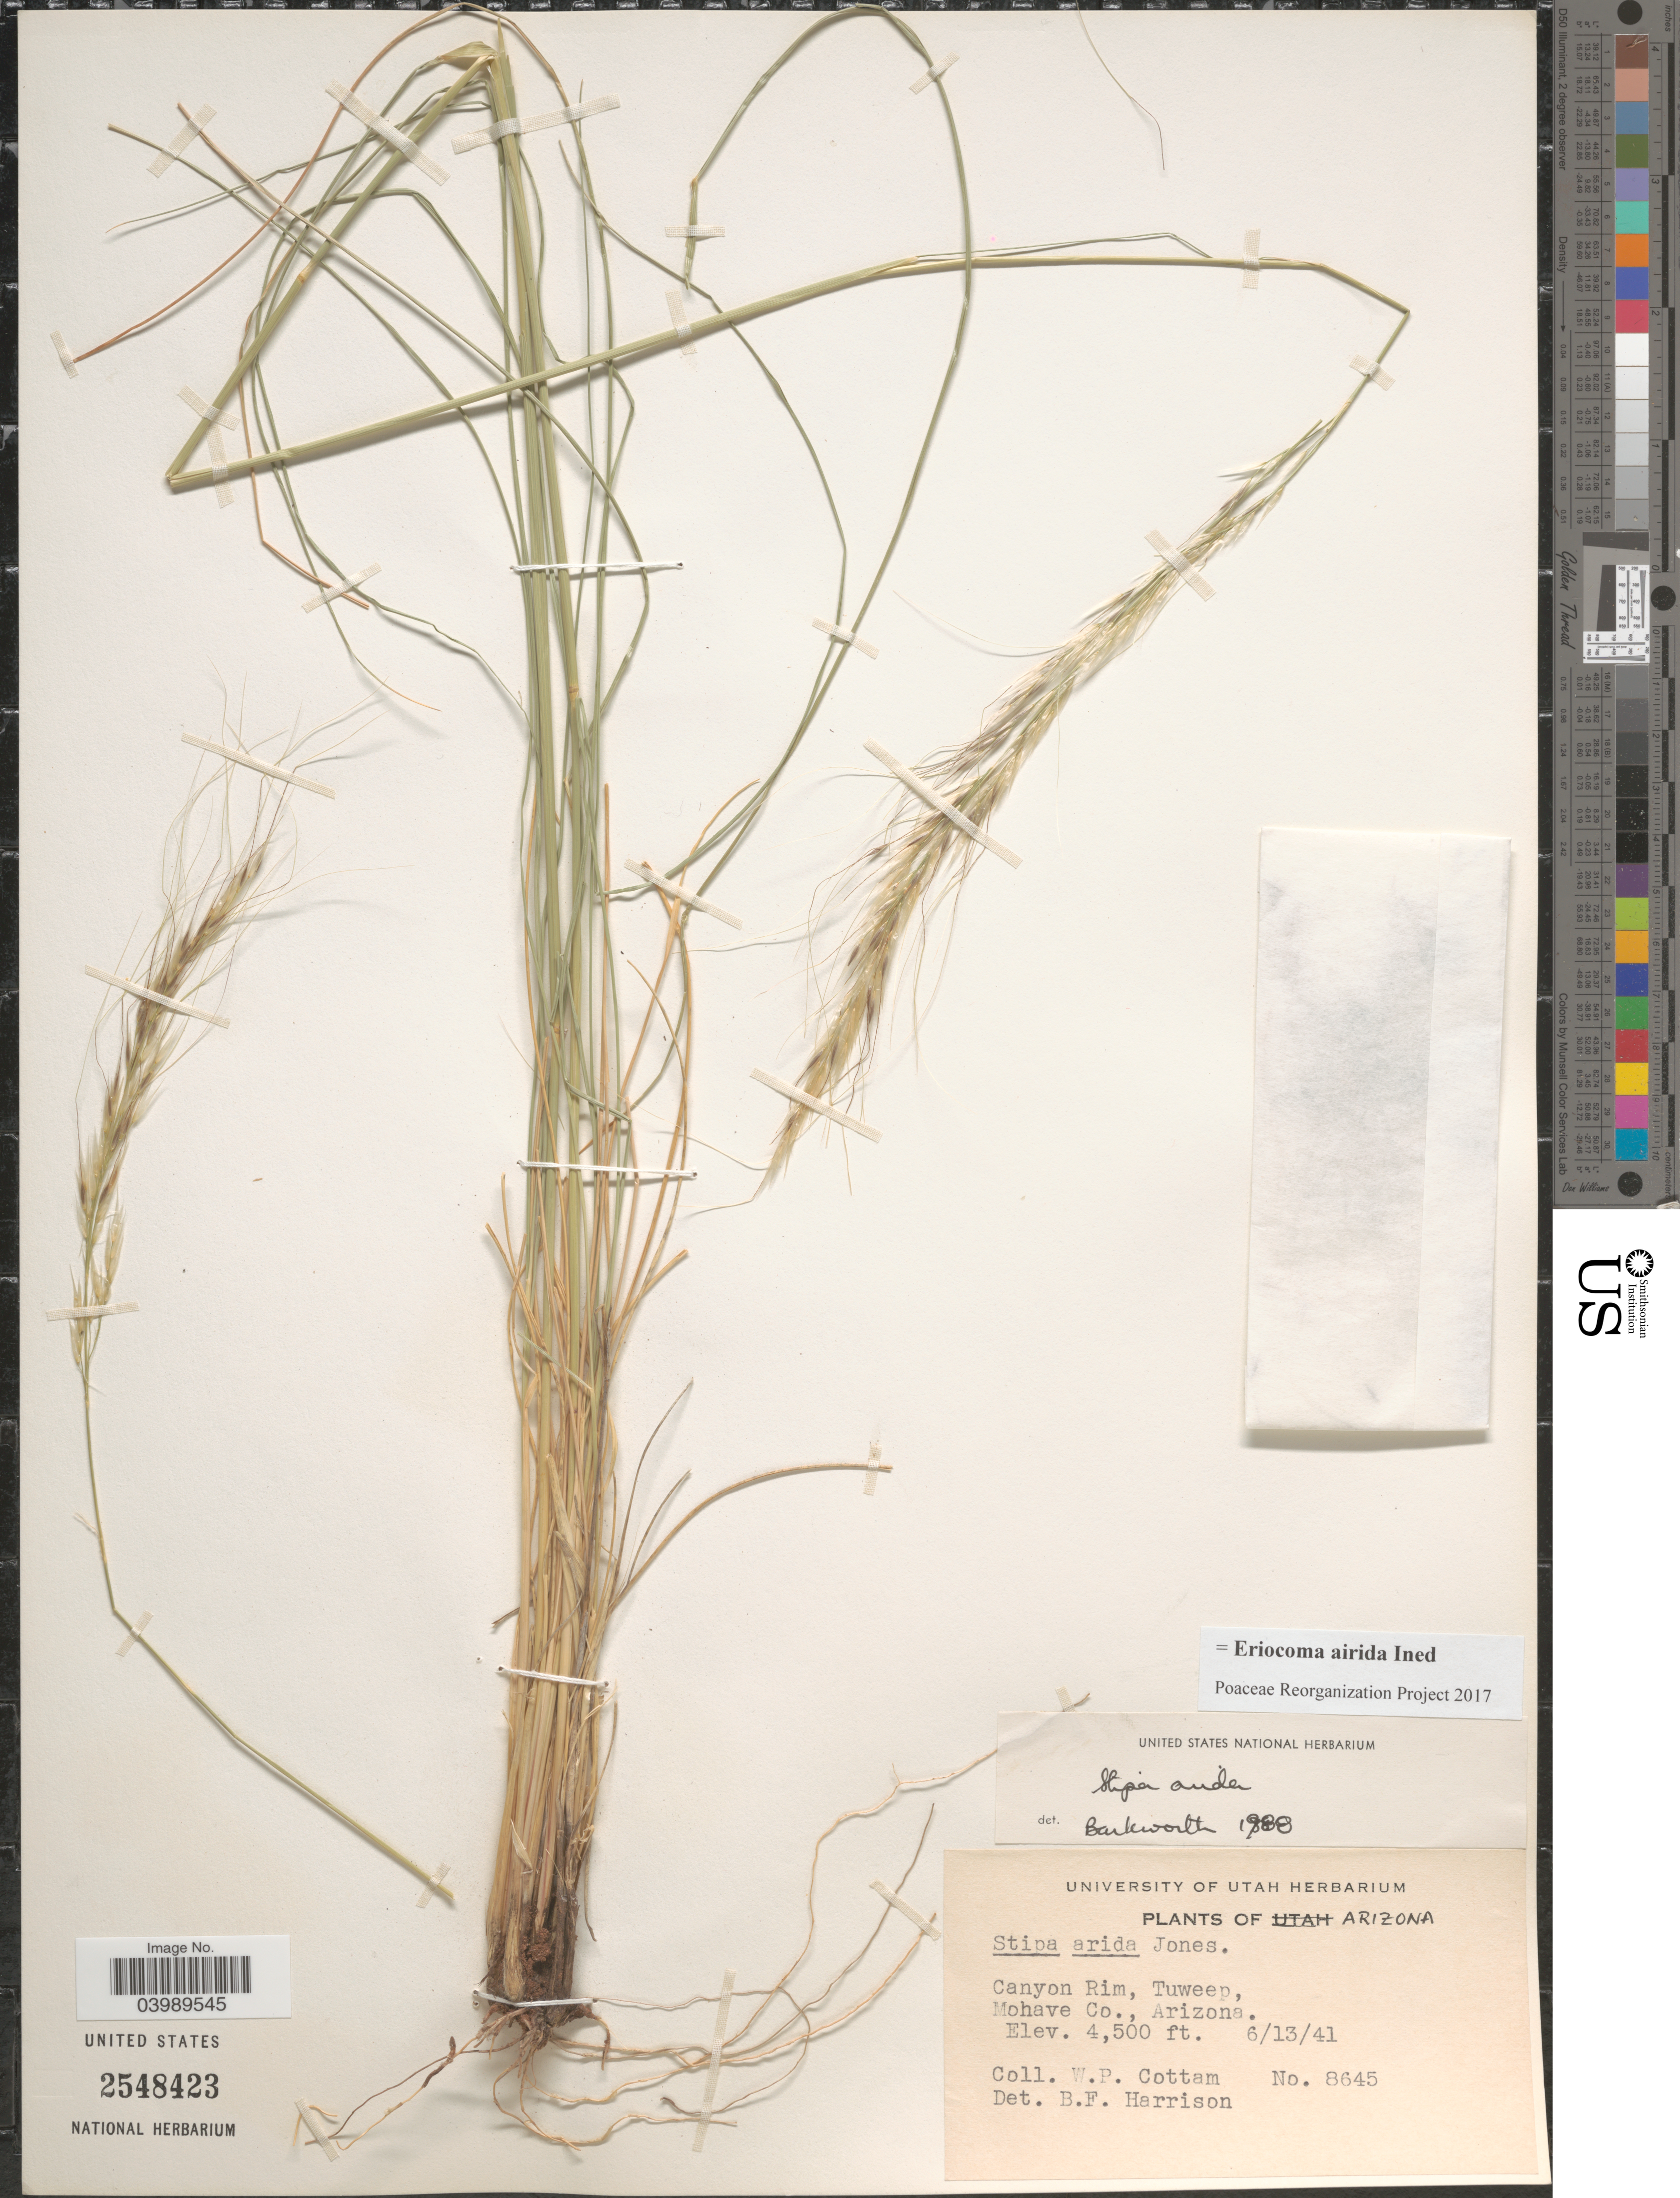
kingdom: Plantae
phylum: Tracheophyta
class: Liliopsida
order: Poales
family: Poaceae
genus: Eriocoma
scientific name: Eriocoma arida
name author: (M.E. Jones) Romasch.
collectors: W. Cottam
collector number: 8645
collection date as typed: Transcribed d/m/y: 13/6/41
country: United States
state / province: Arizona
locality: Canyon Rim, Tuweep, Mohave Co.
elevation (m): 1372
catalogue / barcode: US 2548423